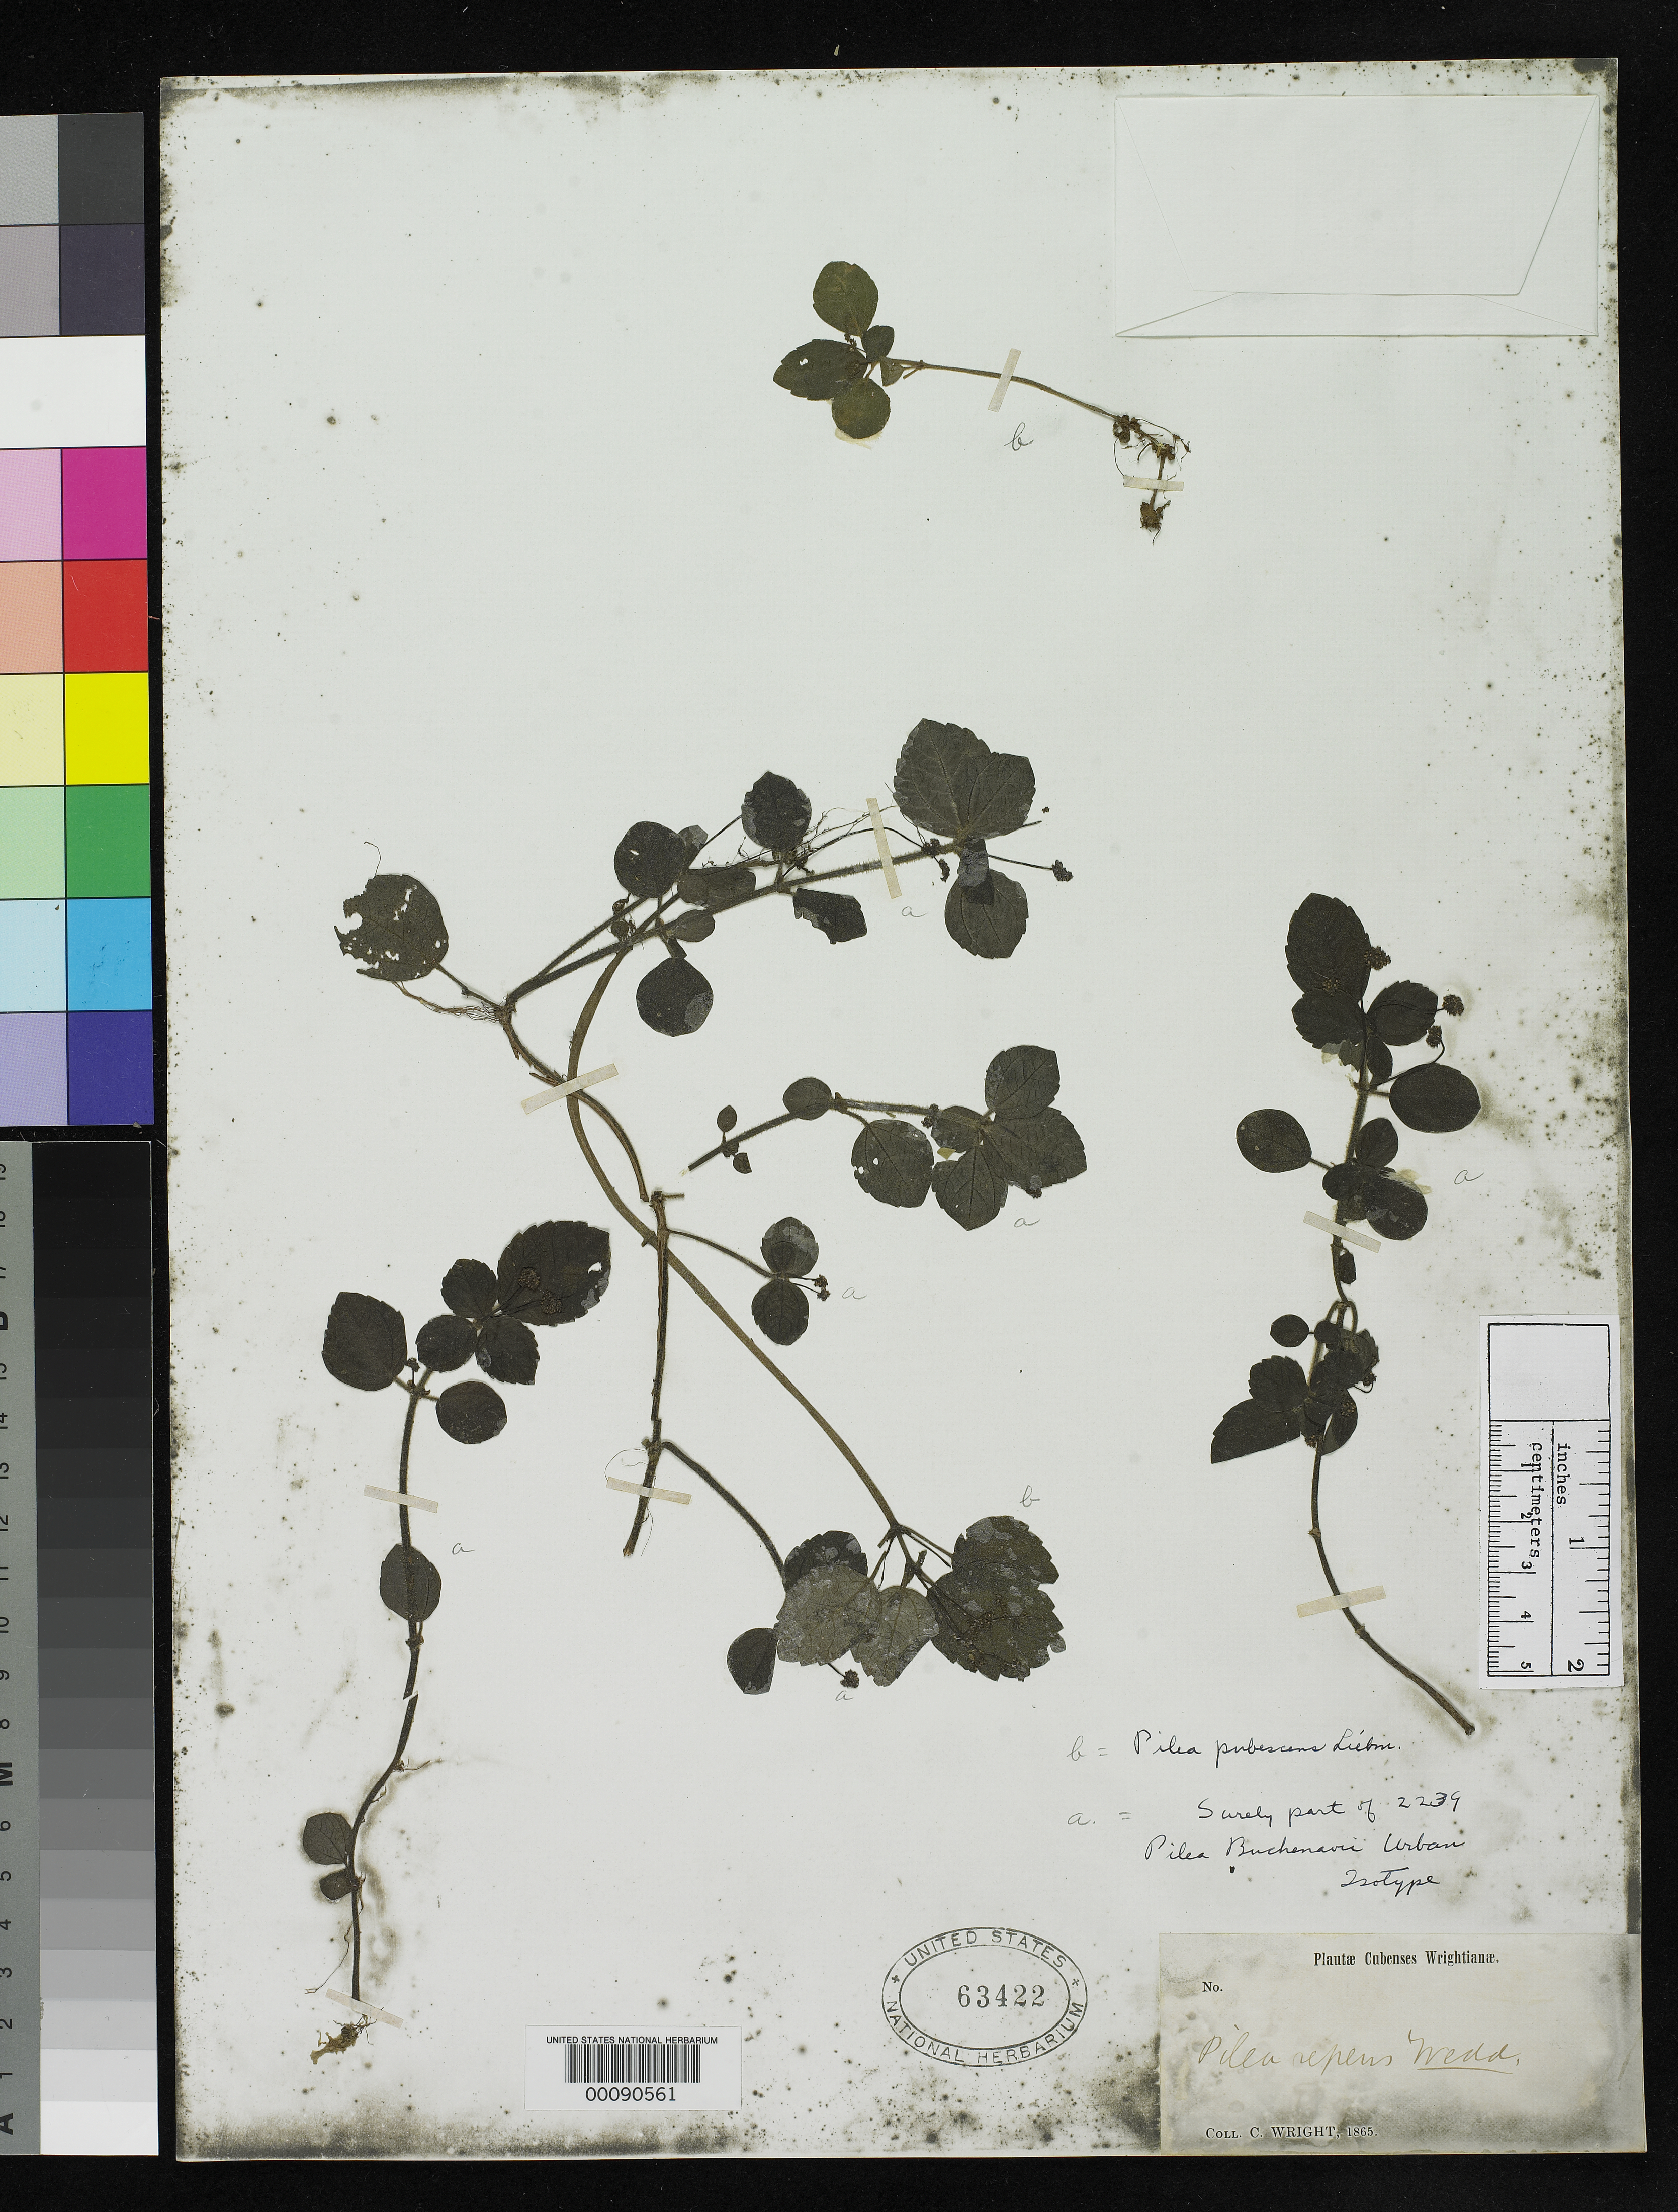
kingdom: Plantae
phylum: Tracheophyta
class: Magnoliopsida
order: Rosales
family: Urticaceae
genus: Pilea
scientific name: Pilea buchenavii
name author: Urb.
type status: Isotype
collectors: C. Wright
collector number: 2239 p.p.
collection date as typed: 1865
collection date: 1865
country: Cuba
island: Greater Antilles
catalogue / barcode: US 63422